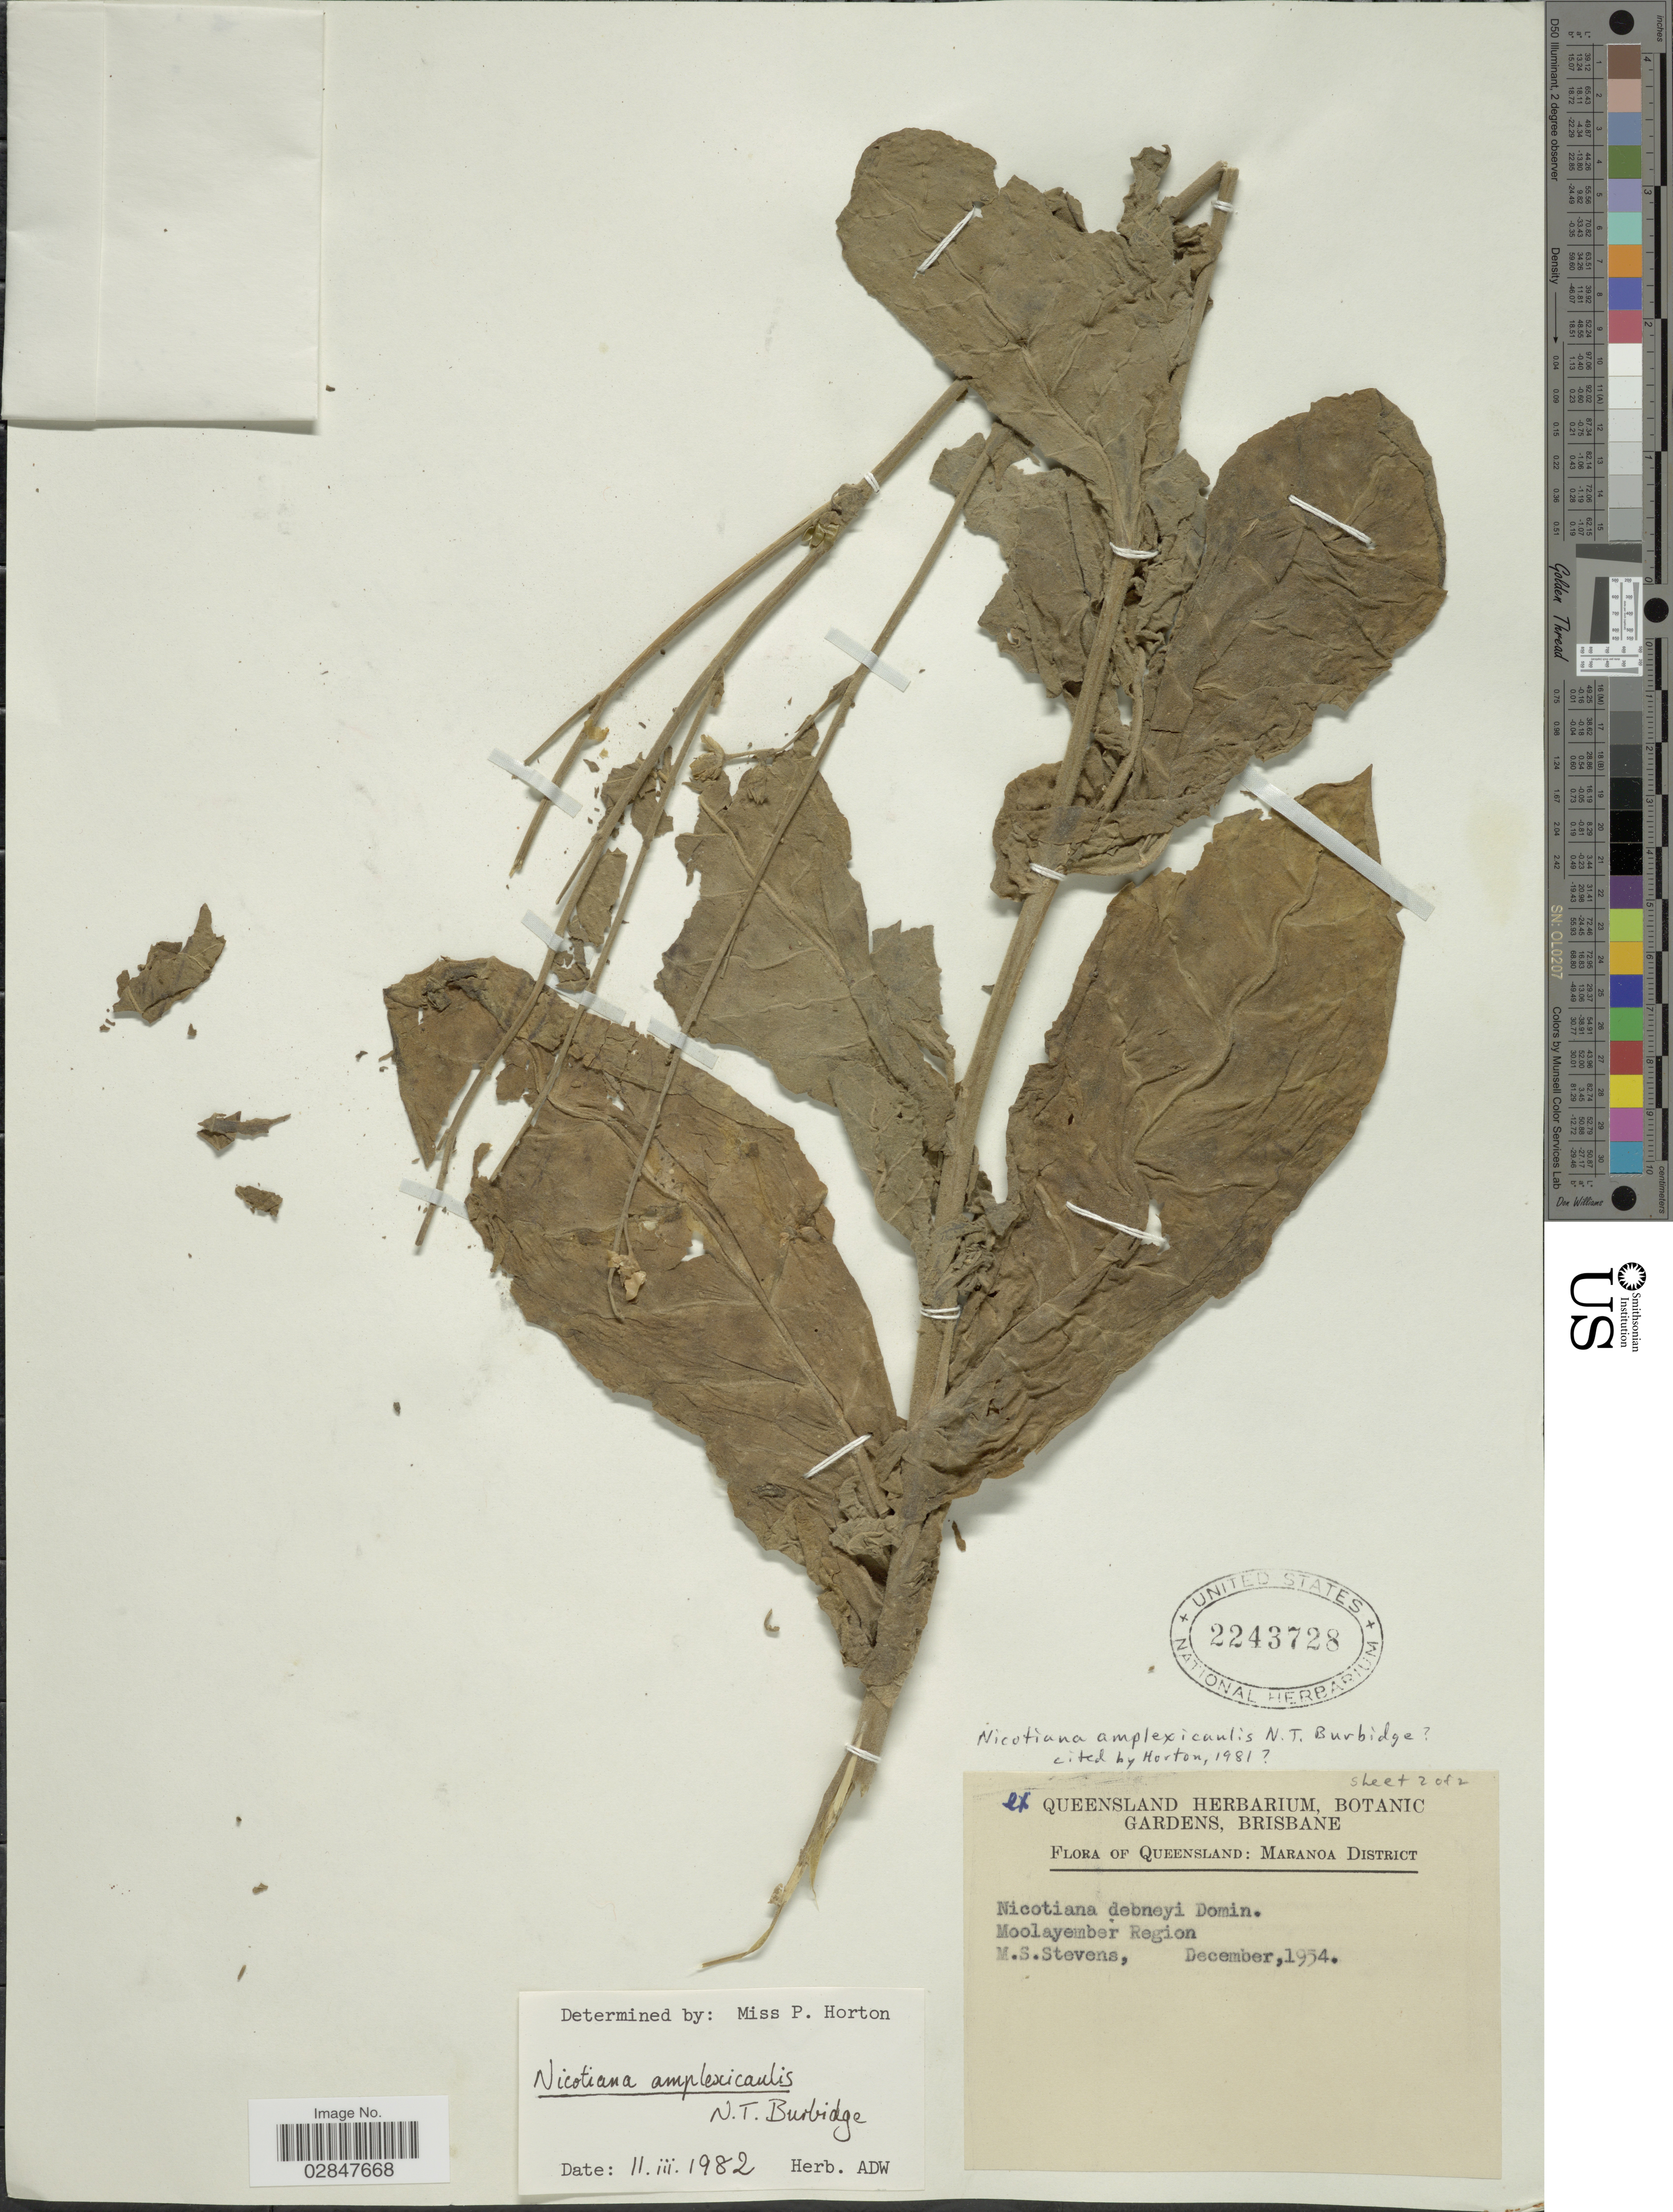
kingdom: Plantae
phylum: Tracheophyta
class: Magnoliopsida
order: Solanales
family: Solanaceae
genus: Nicotiana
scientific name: Nicotiana amplexicaulis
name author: N.T. Burb.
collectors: M. Stevens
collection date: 1954-12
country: Australia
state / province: Queensland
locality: Maranoa District. Moolayember Region.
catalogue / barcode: US 2243728